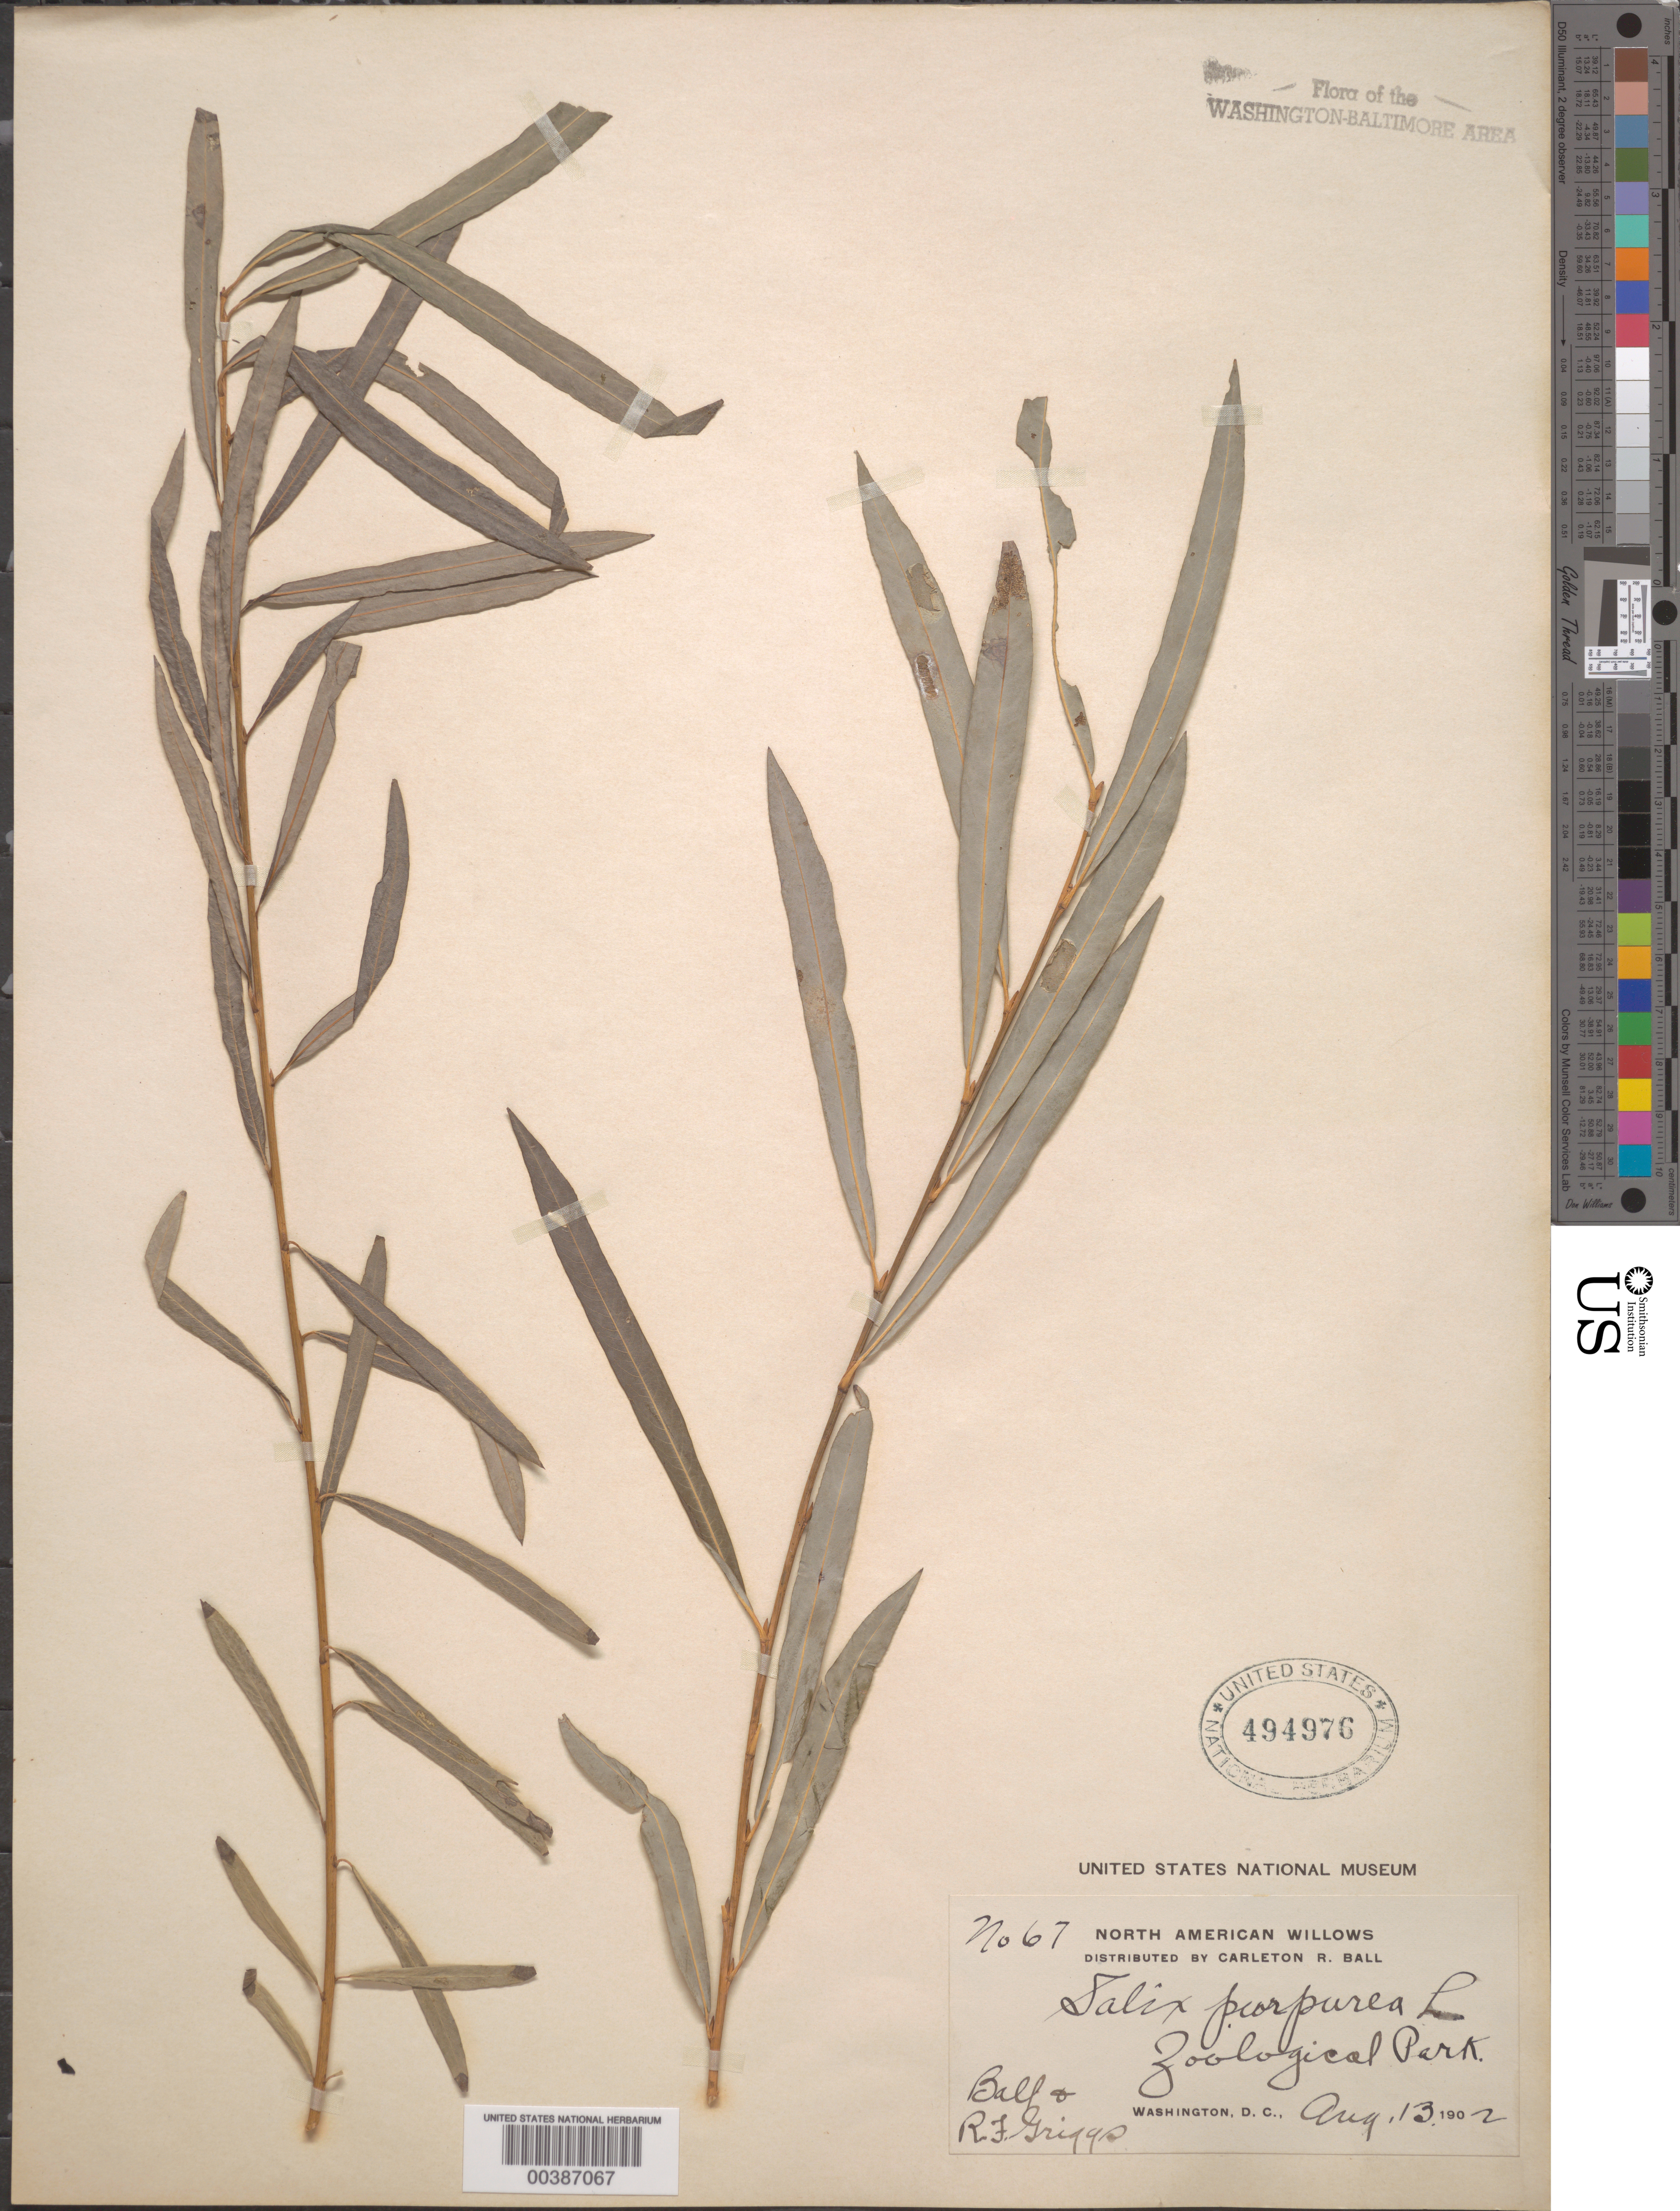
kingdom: Plantae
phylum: Tracheophyta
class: Magnoliopsida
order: Malpighiales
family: Salicaceae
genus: Salix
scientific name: Salix purpurea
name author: L.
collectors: C. R. Ball & R. F. Griggs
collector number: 67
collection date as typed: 13 Aug 1902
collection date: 1902-08-13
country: United States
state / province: District of Columbia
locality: Zoological Park Rock Creek Park and Vicinity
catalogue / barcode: US 494976